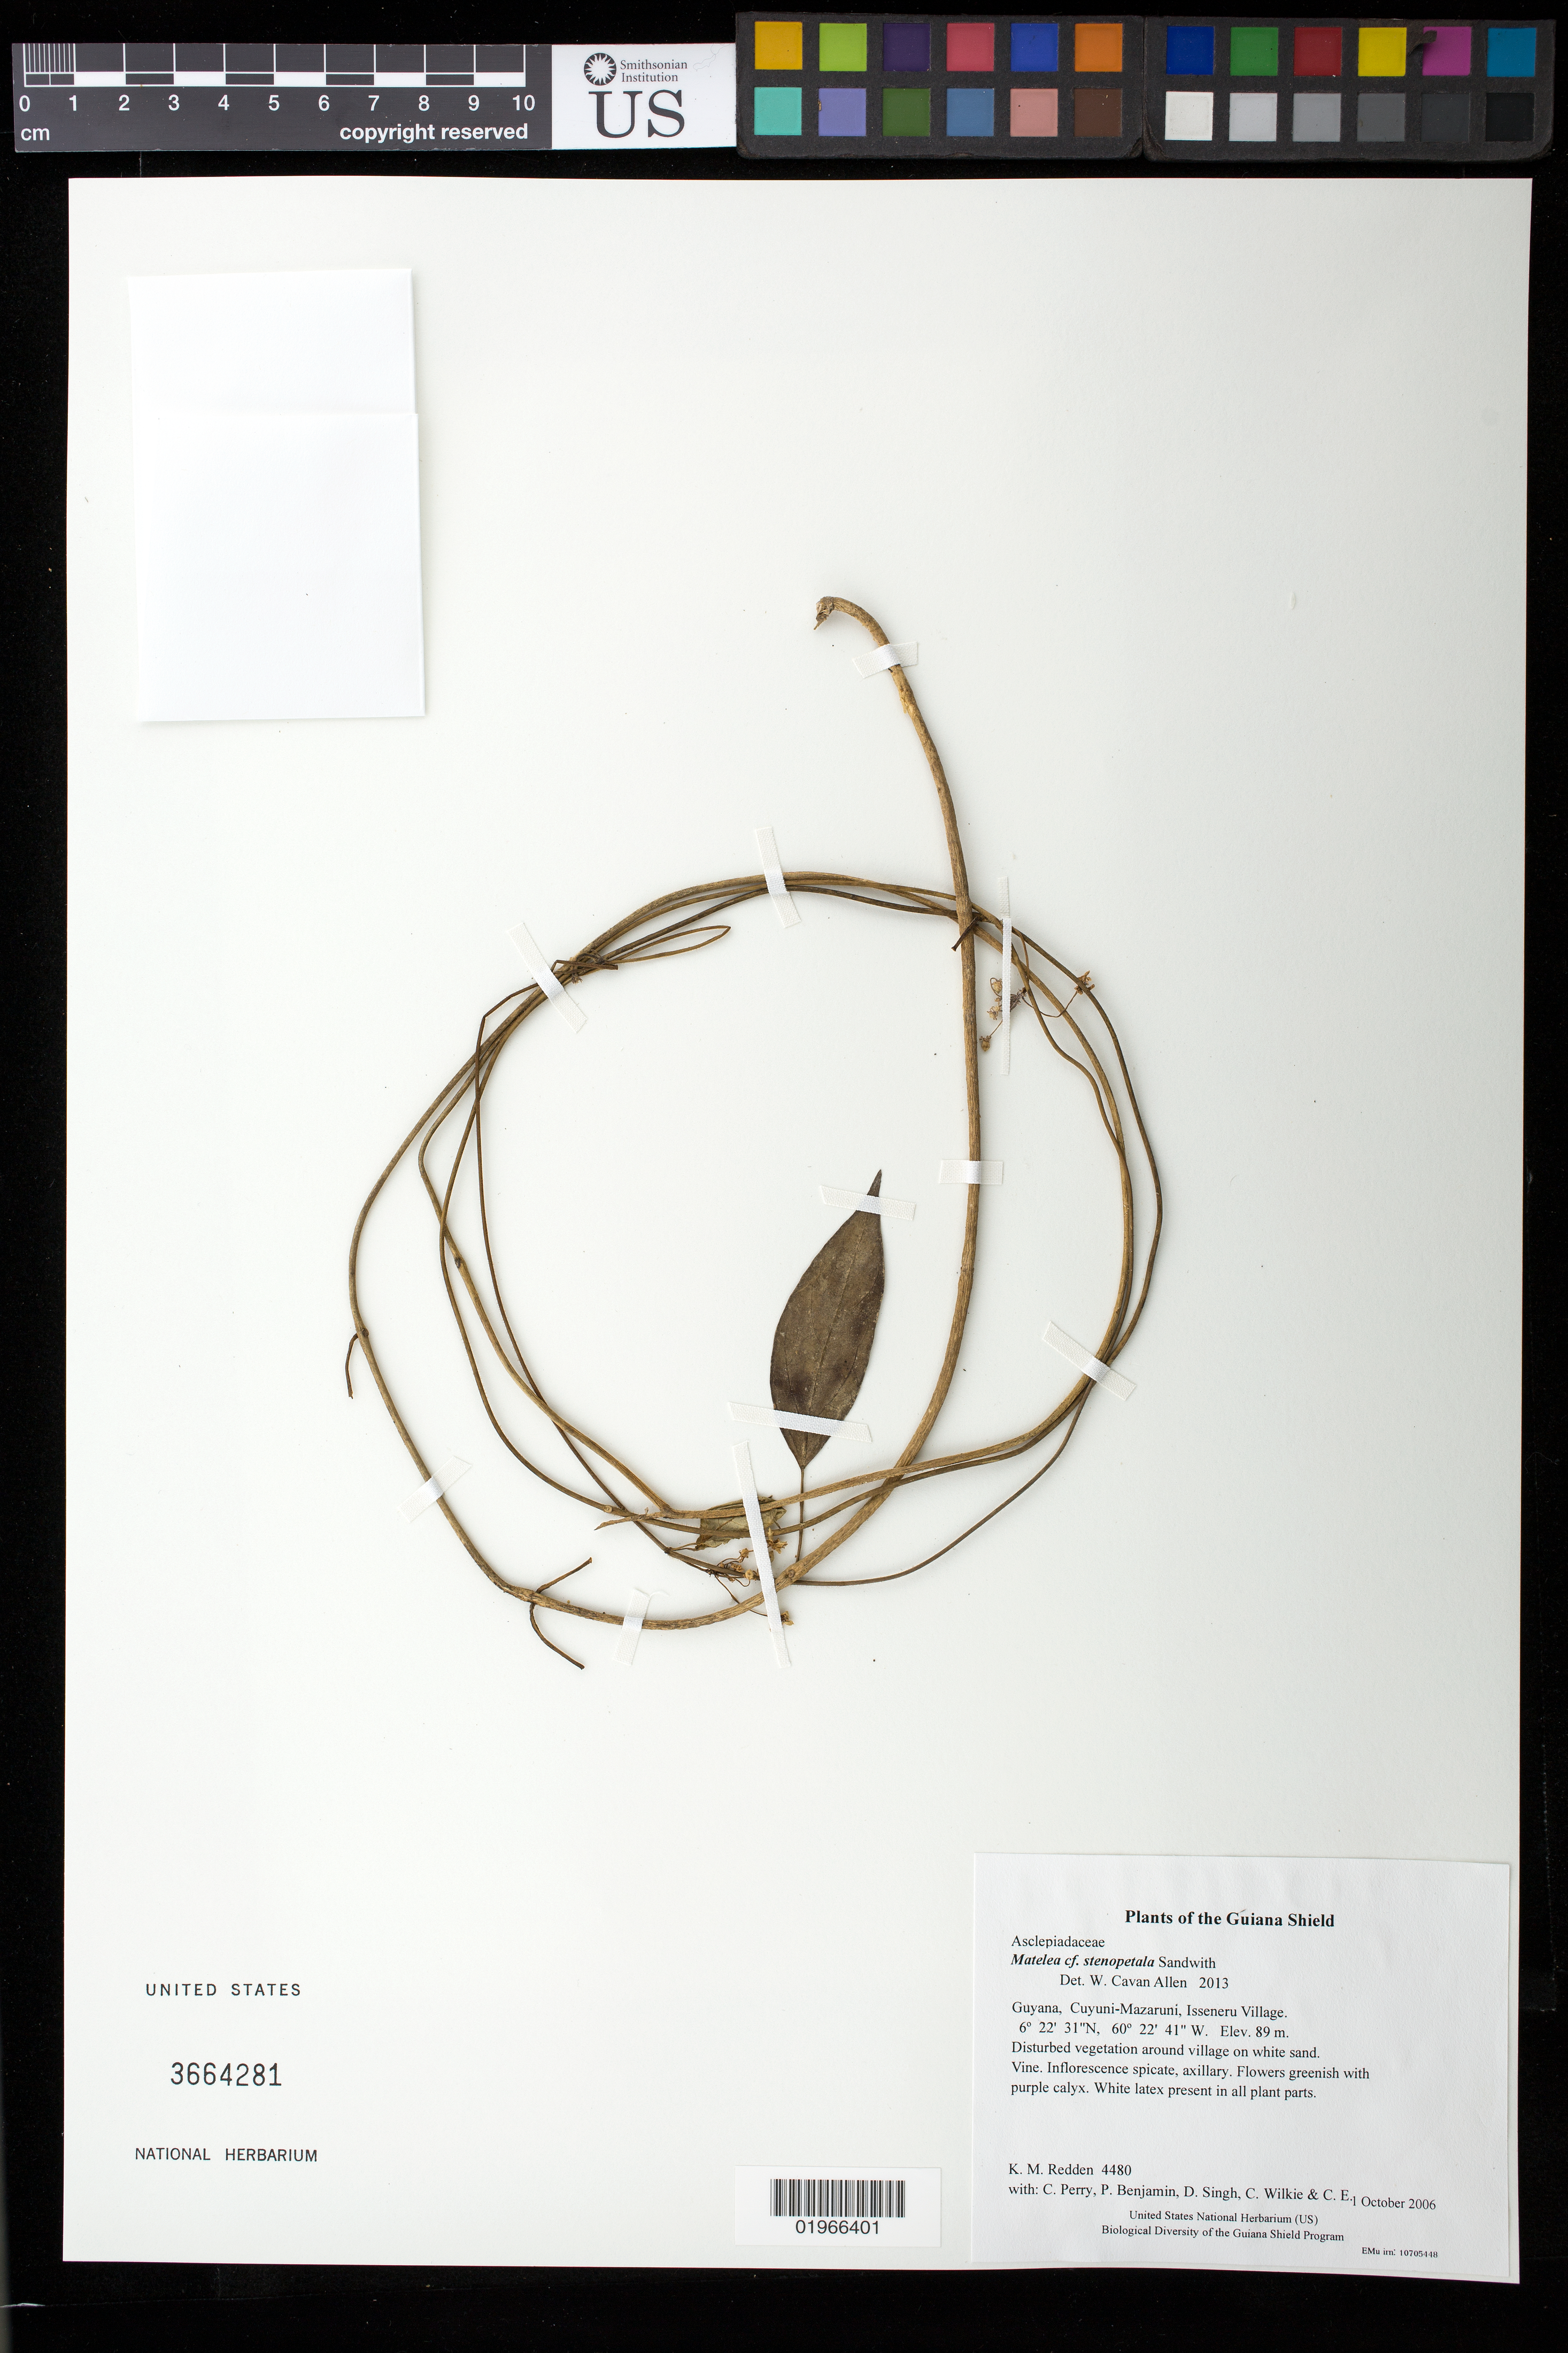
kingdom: Plantae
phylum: Tracheophyta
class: Magnoliopsida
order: Gentianales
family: Apocynaceae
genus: Matelea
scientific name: Matelea stenopetala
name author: Sandwith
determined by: Allen, W. C., (UNITED STATES)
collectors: K. M. Redden, C. Perry, P. Benjamin, D. Singh, C. Wilkie & C. E. Hinchliff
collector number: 4480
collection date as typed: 1 October 2006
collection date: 2006-10-01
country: Guyana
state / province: Cuyuni-Mazaruni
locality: Isseneru Village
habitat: Disturbed vegetation around village on white sand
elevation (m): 89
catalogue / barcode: US 3664281